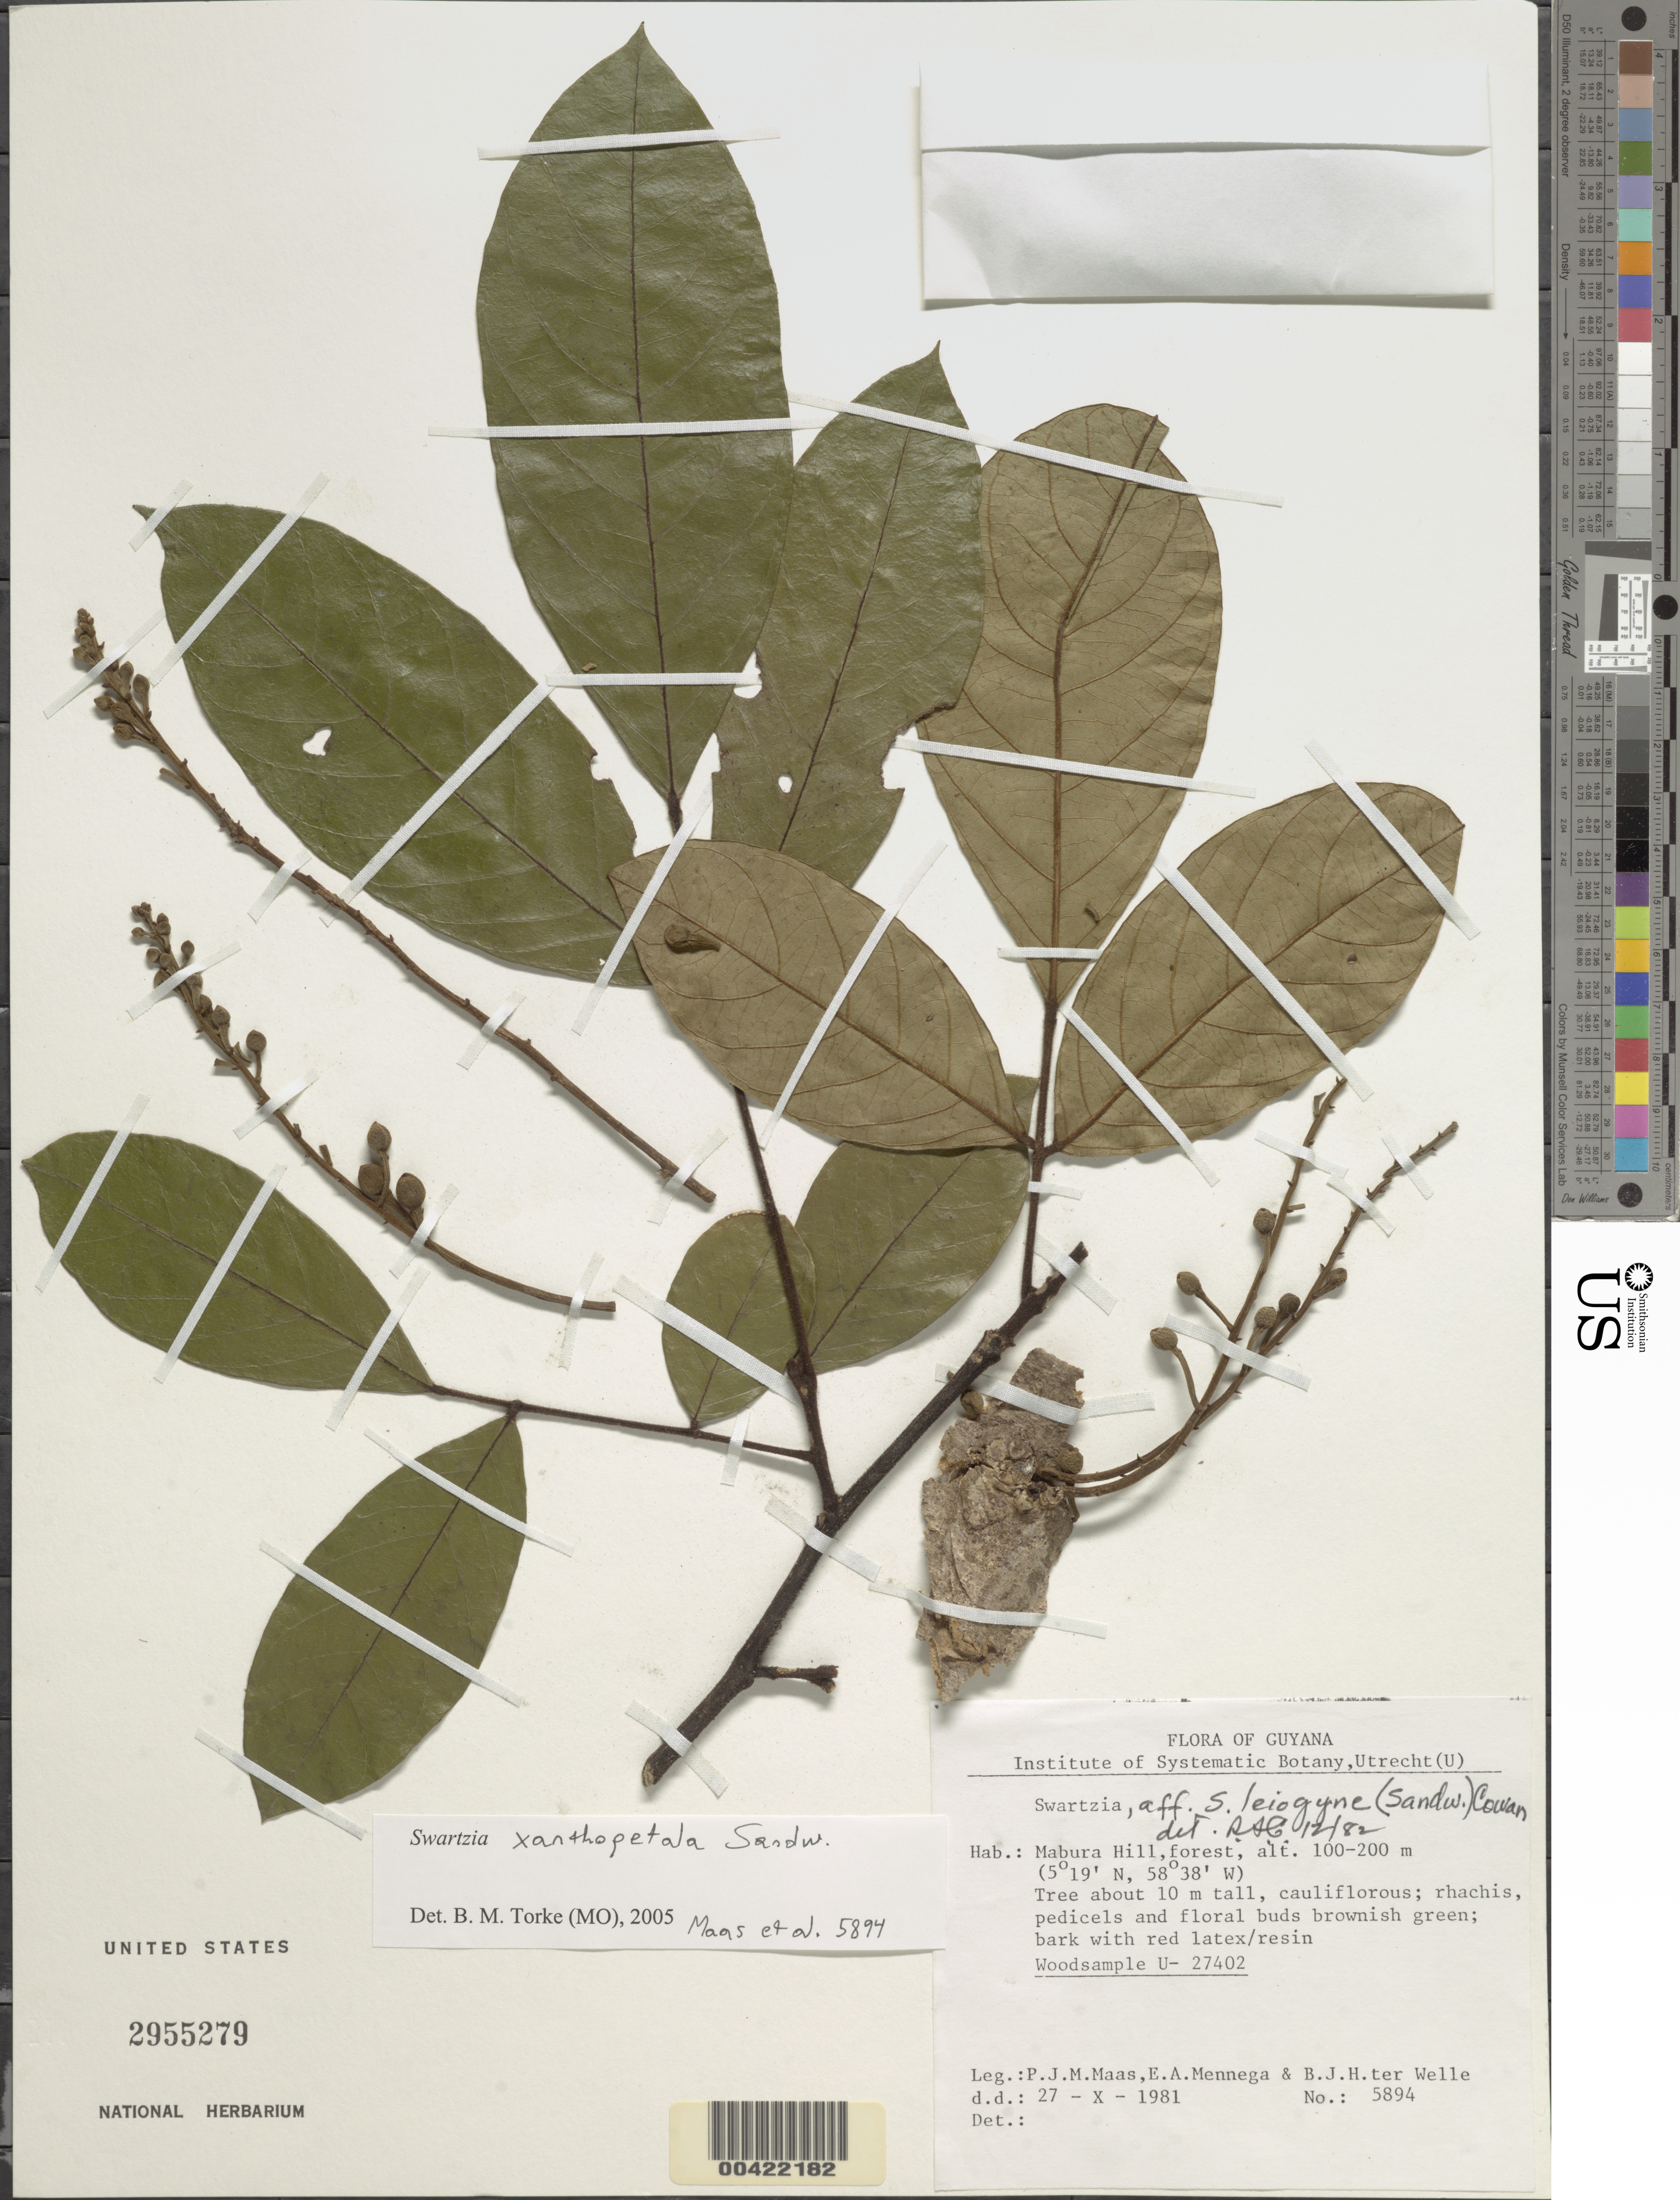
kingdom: Plantae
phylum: Tracheophyta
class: Magnoliopsida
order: Fabales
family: Fabaceae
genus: Swartzia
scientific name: Swartzia xanthopetala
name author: Sandwith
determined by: Torke, B. M., (MO)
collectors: P. Maas, E. A. Mennega & B. Welle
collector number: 5894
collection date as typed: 27 Oct 1981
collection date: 1981-10-27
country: Guyana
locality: Mabura Hill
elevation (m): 100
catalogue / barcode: US 2955279